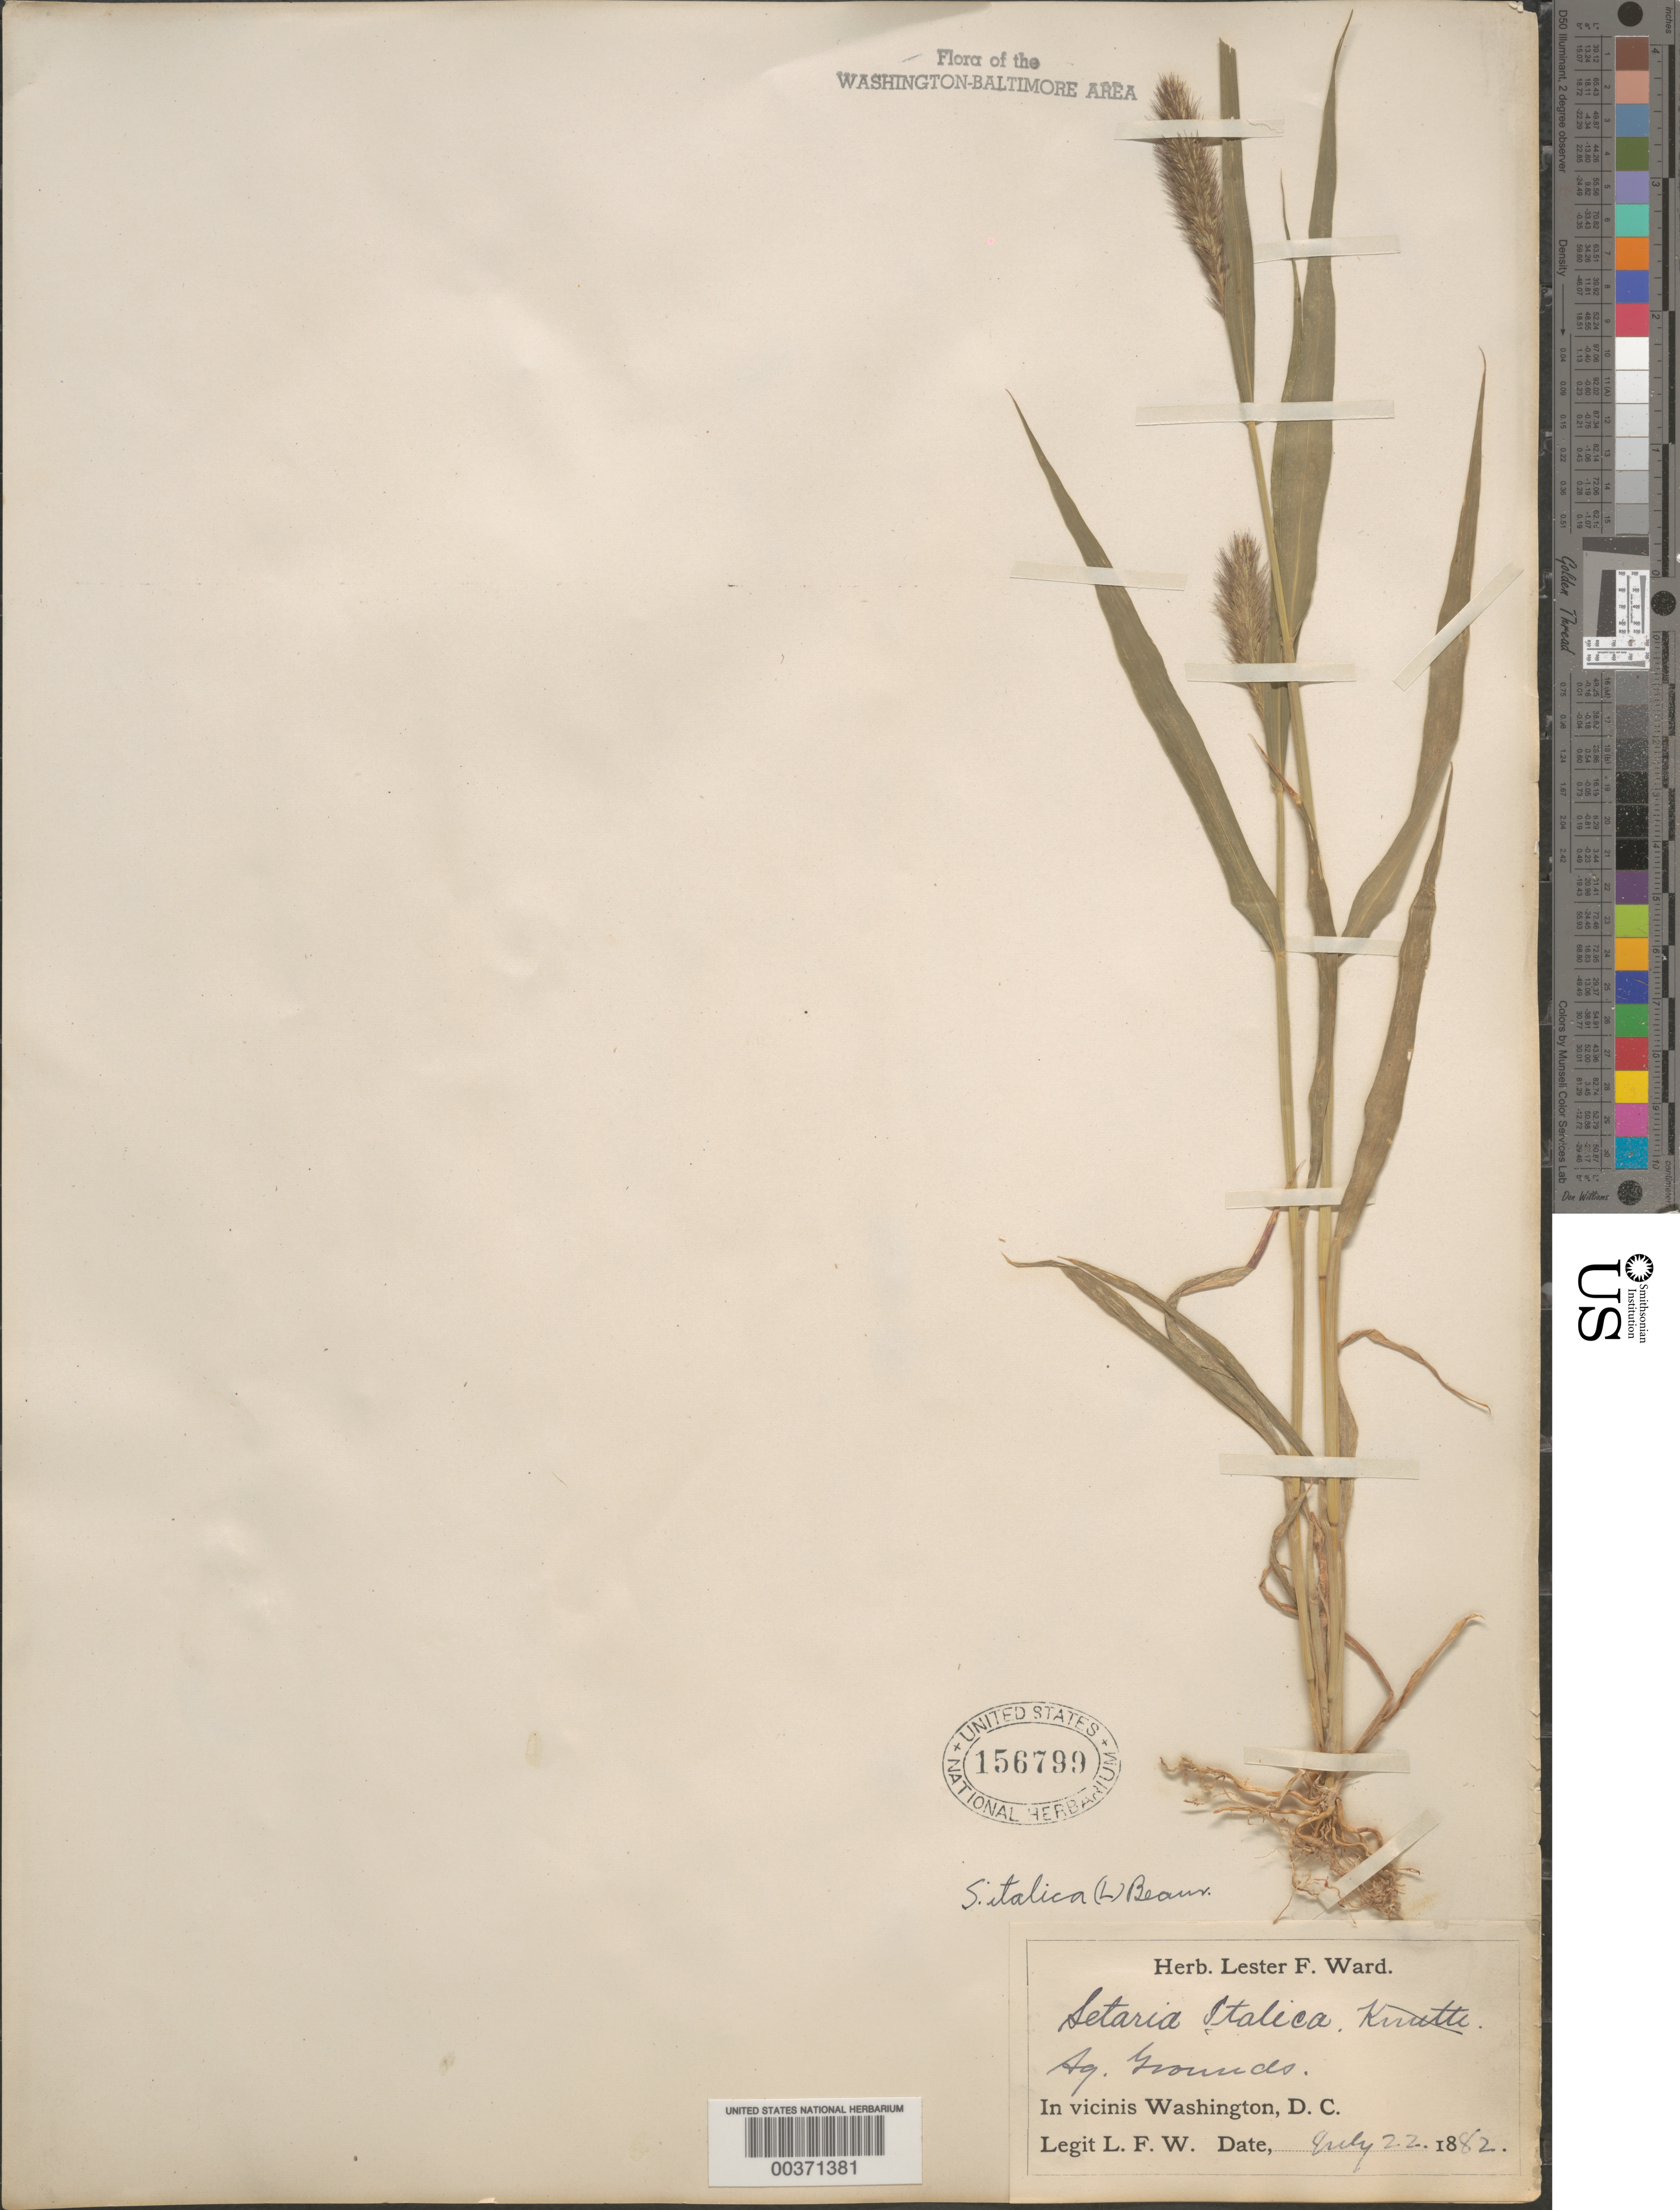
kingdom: Plantae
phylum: Tracheophyta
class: Liliopsida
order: Poales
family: Poaceae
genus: Setaria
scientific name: Setaria italica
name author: (L.) P. Beauv.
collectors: L. F. Ward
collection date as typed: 22 Jul 1882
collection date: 1882-07-22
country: United States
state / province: District of Columbia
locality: Agriculture grounds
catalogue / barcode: US 156799